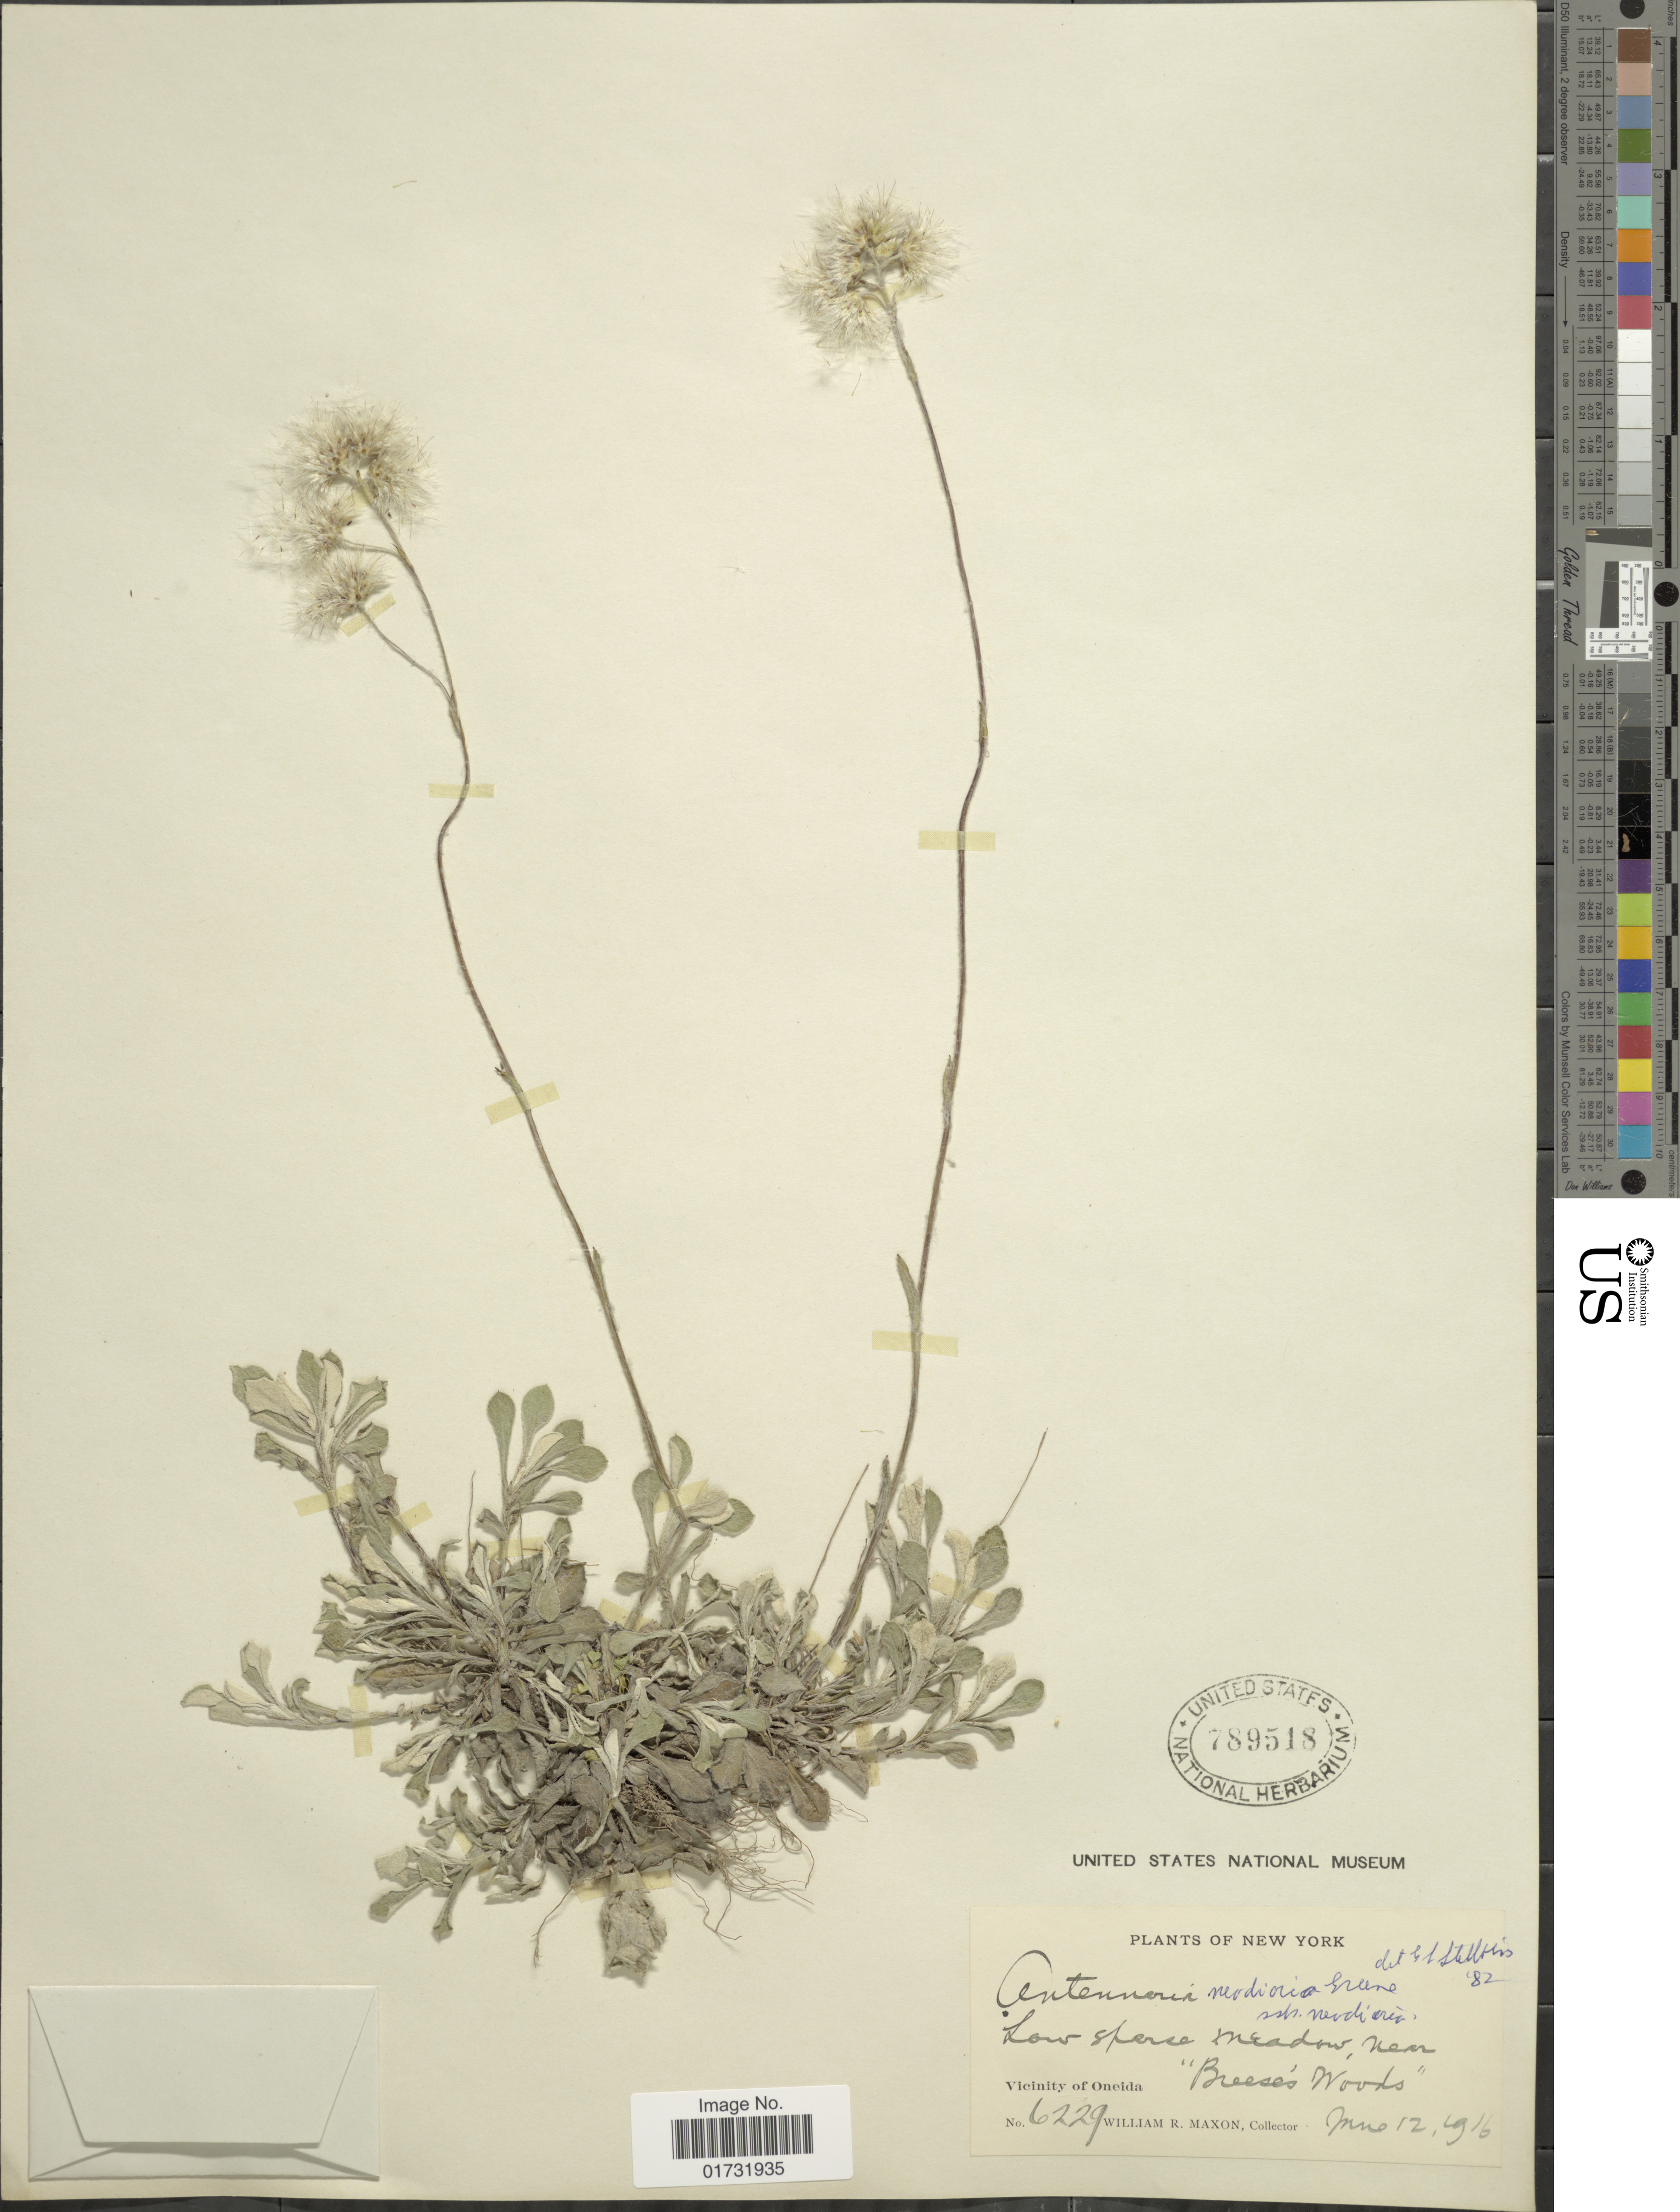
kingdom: Plantae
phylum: Tracheophyta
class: Magnoliopsida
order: Asterales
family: Asteraceae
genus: Antennaria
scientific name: Antennaria neodioica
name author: Greene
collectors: W. R. Maxon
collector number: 6229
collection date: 1916-06-12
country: United States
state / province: New York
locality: Vicinity of Oneida. "Breezes Woods"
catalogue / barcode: US 789518